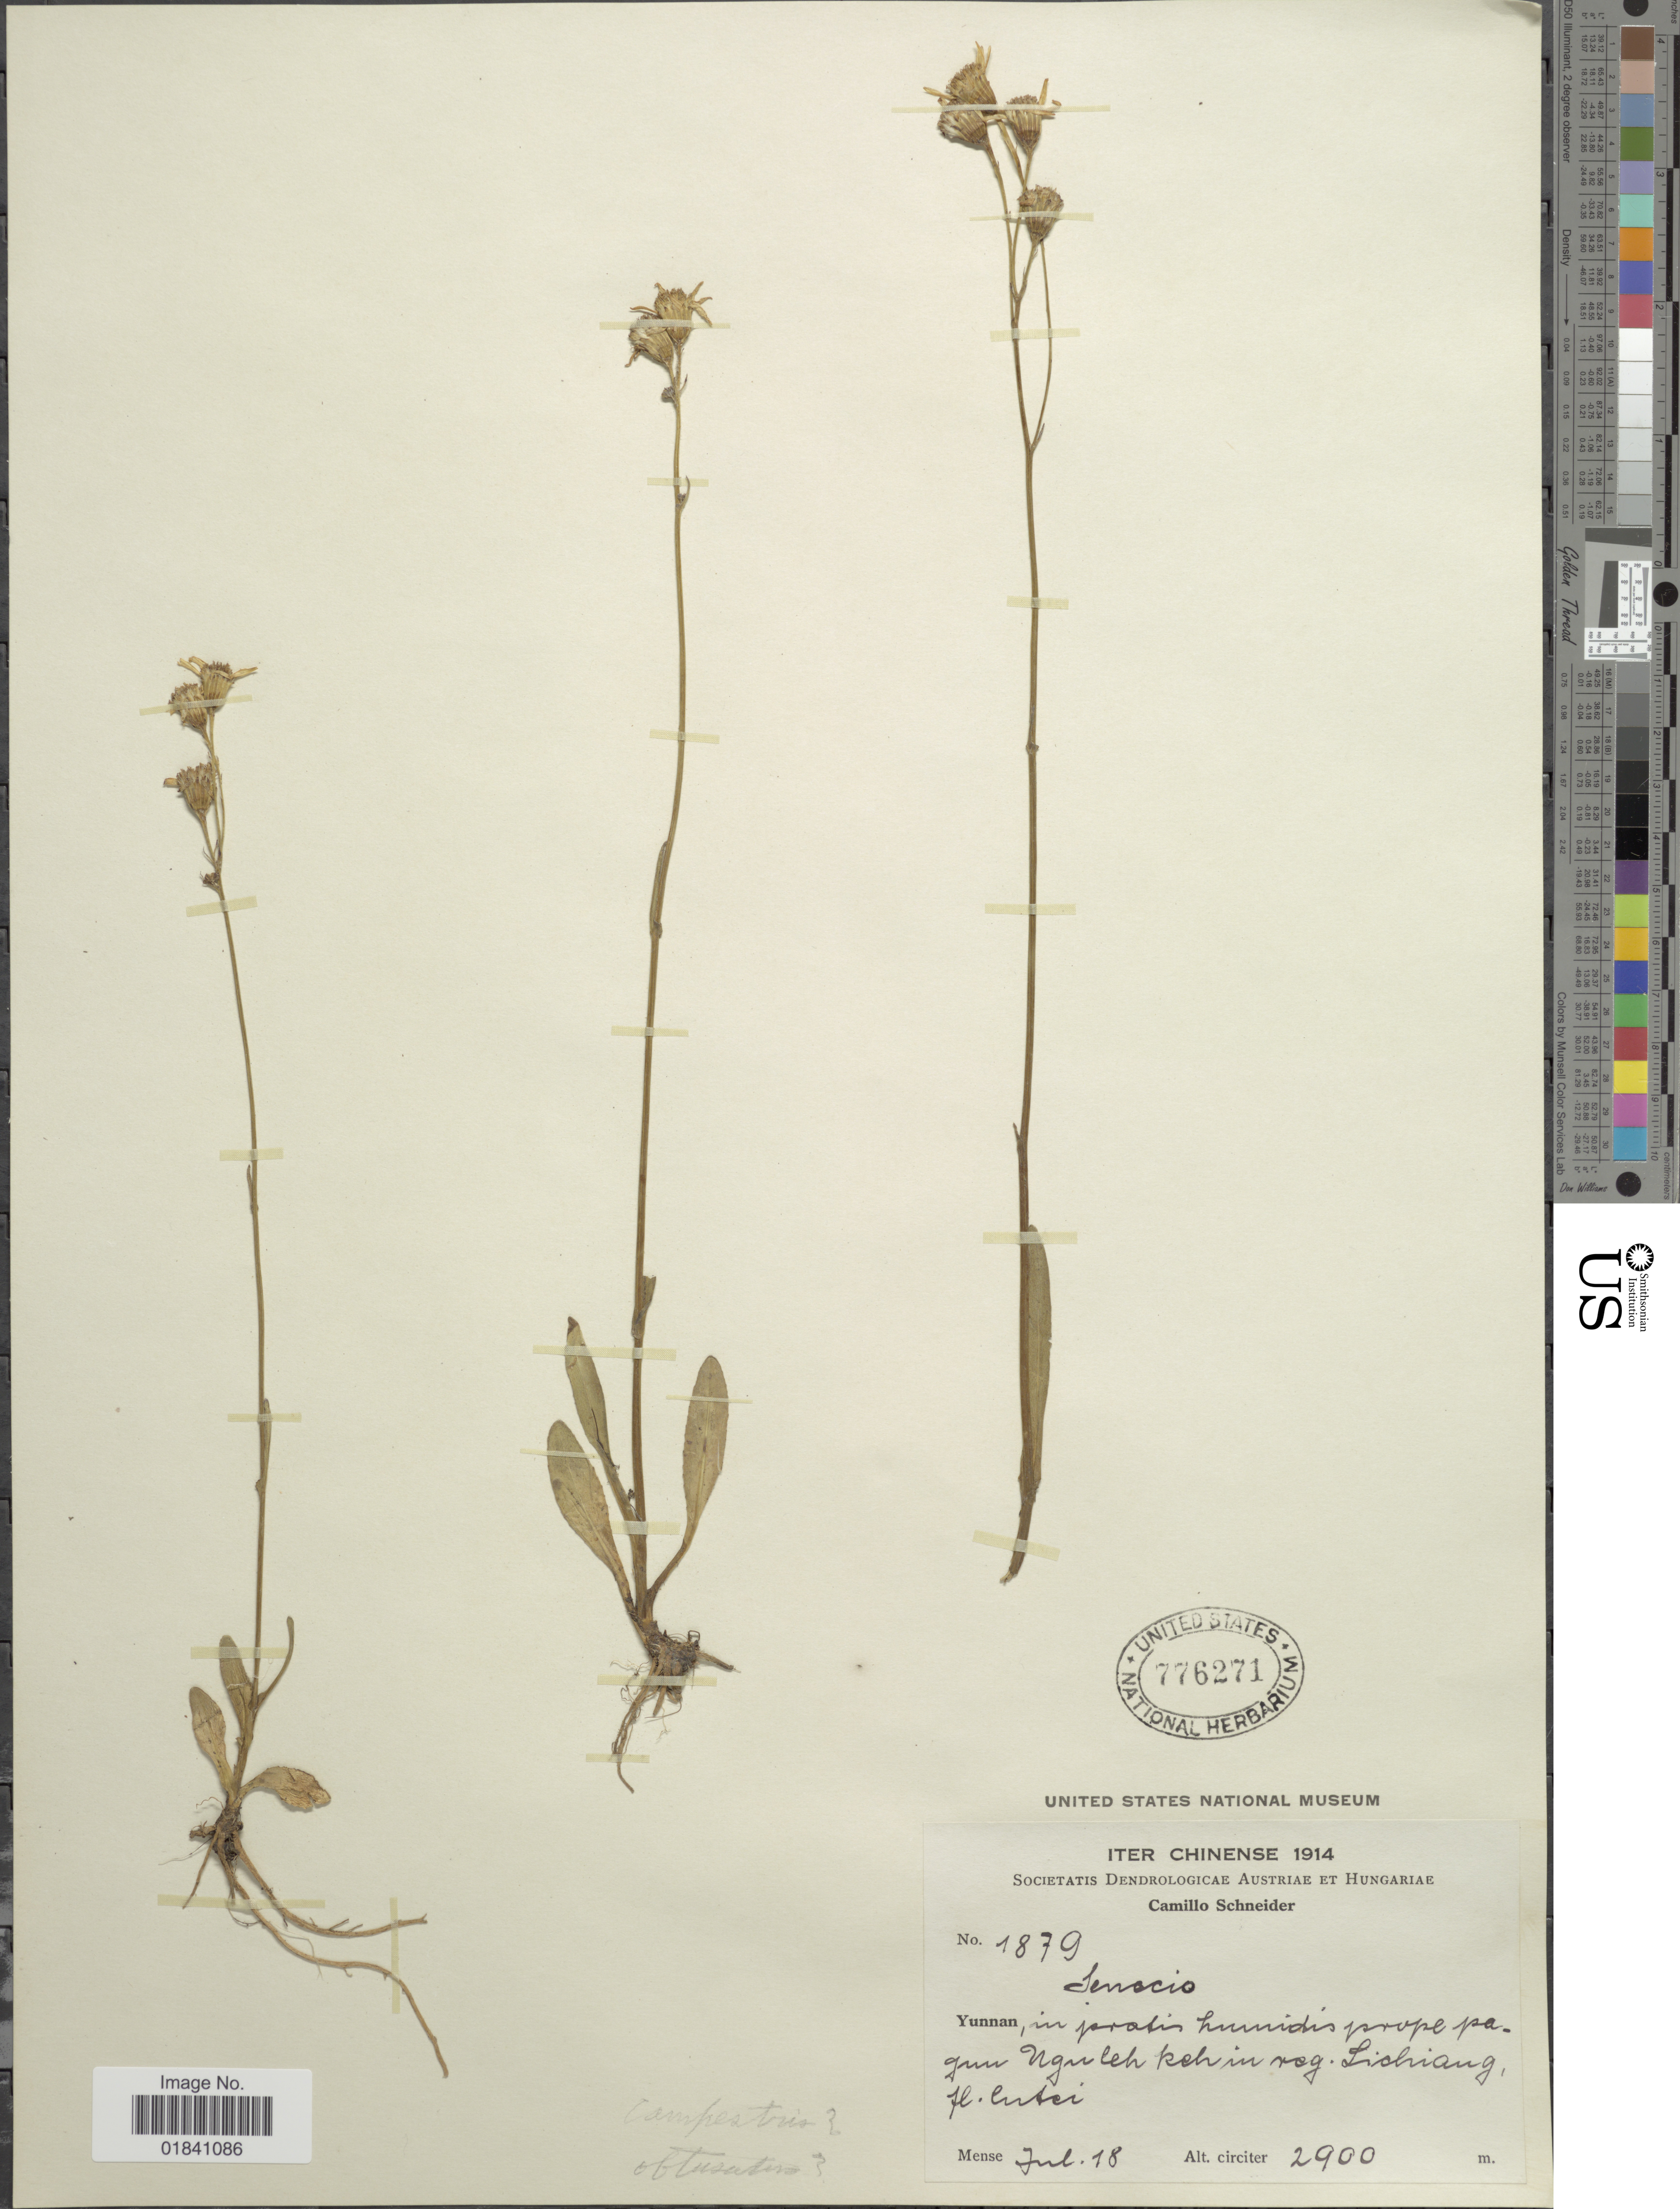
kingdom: Plantae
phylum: Tracheophyta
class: Magnoliopsida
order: Asterales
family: Asteraceae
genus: Senecio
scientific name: Senecio campestris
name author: DC.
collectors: C. K. Schneider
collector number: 1879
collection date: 1914-07-18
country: China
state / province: Yunnan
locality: Prope pagum Nguleh Reh in reg. Lichiang fl. Cutei [interpreted]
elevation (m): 2900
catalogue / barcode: US 776271